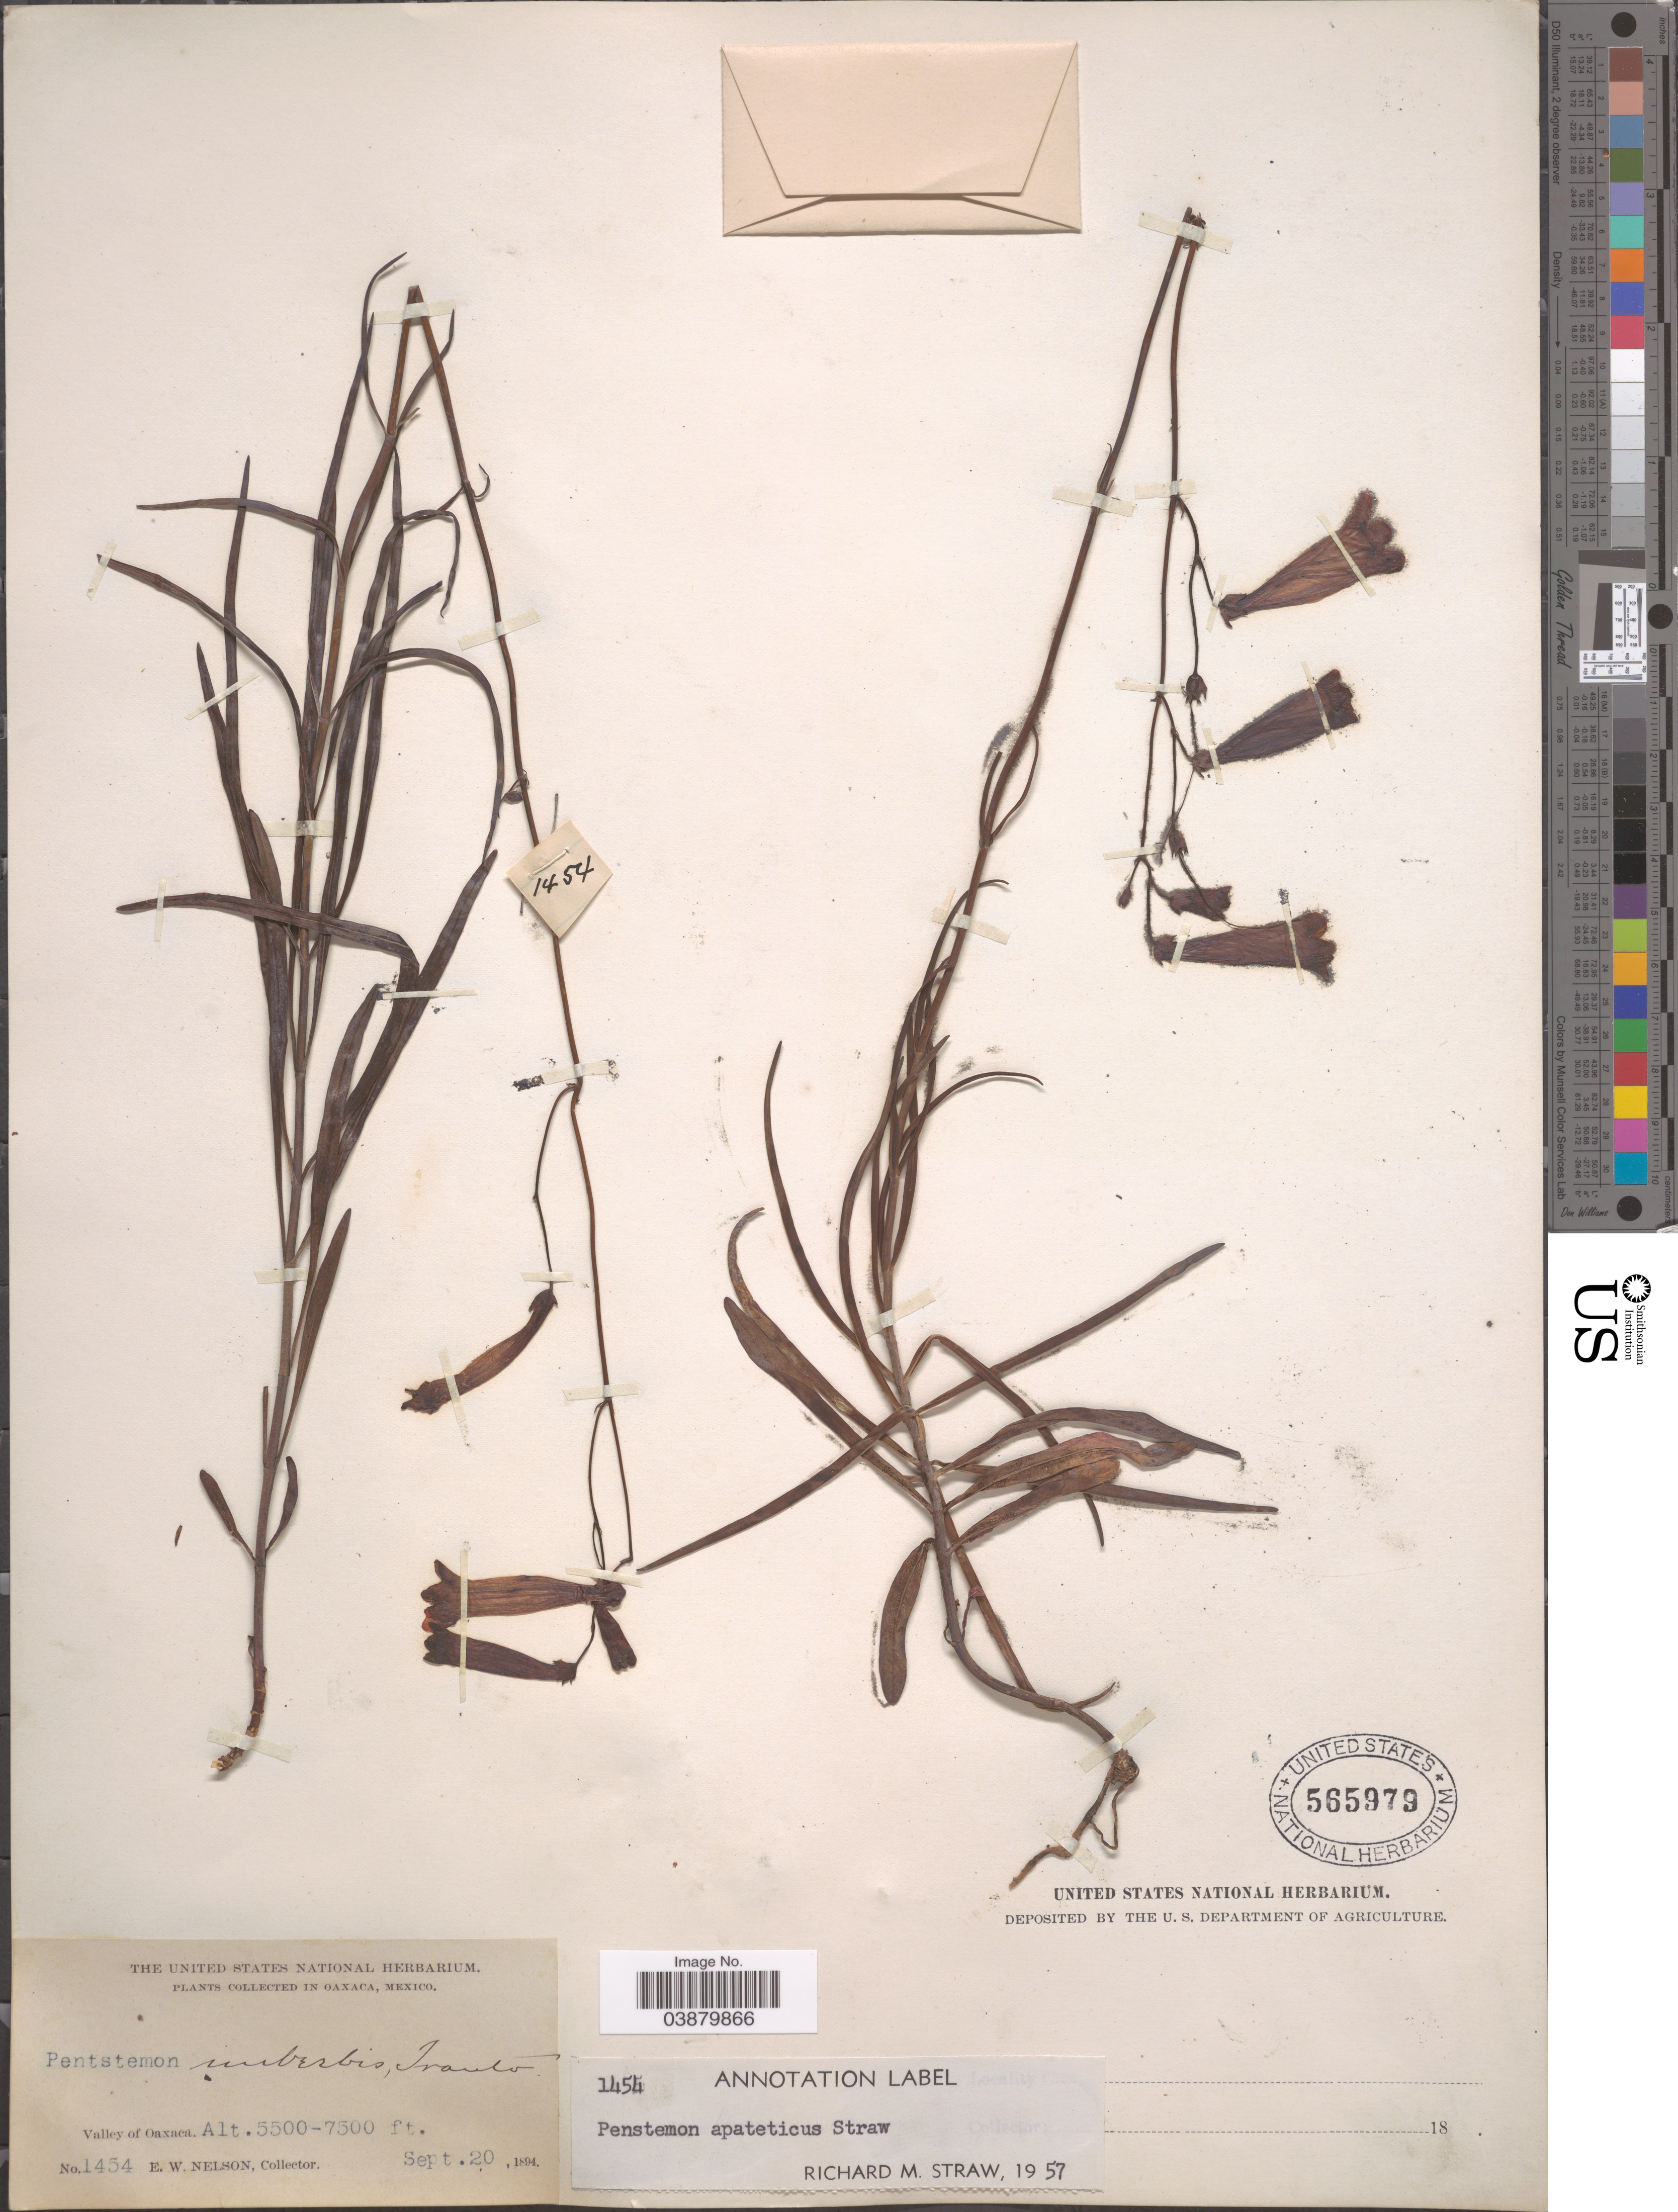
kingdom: Plantae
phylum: Tracheophyta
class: Magnoliopsida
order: Lamiales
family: Plantaginaceae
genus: Penstemon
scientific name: Penstemon miniatus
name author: Lindl.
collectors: E. W. Nelson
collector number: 1454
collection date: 1894-09-20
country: Mexico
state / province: Oaxaca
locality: Valley of Oaxaca.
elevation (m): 1676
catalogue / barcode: US 565979